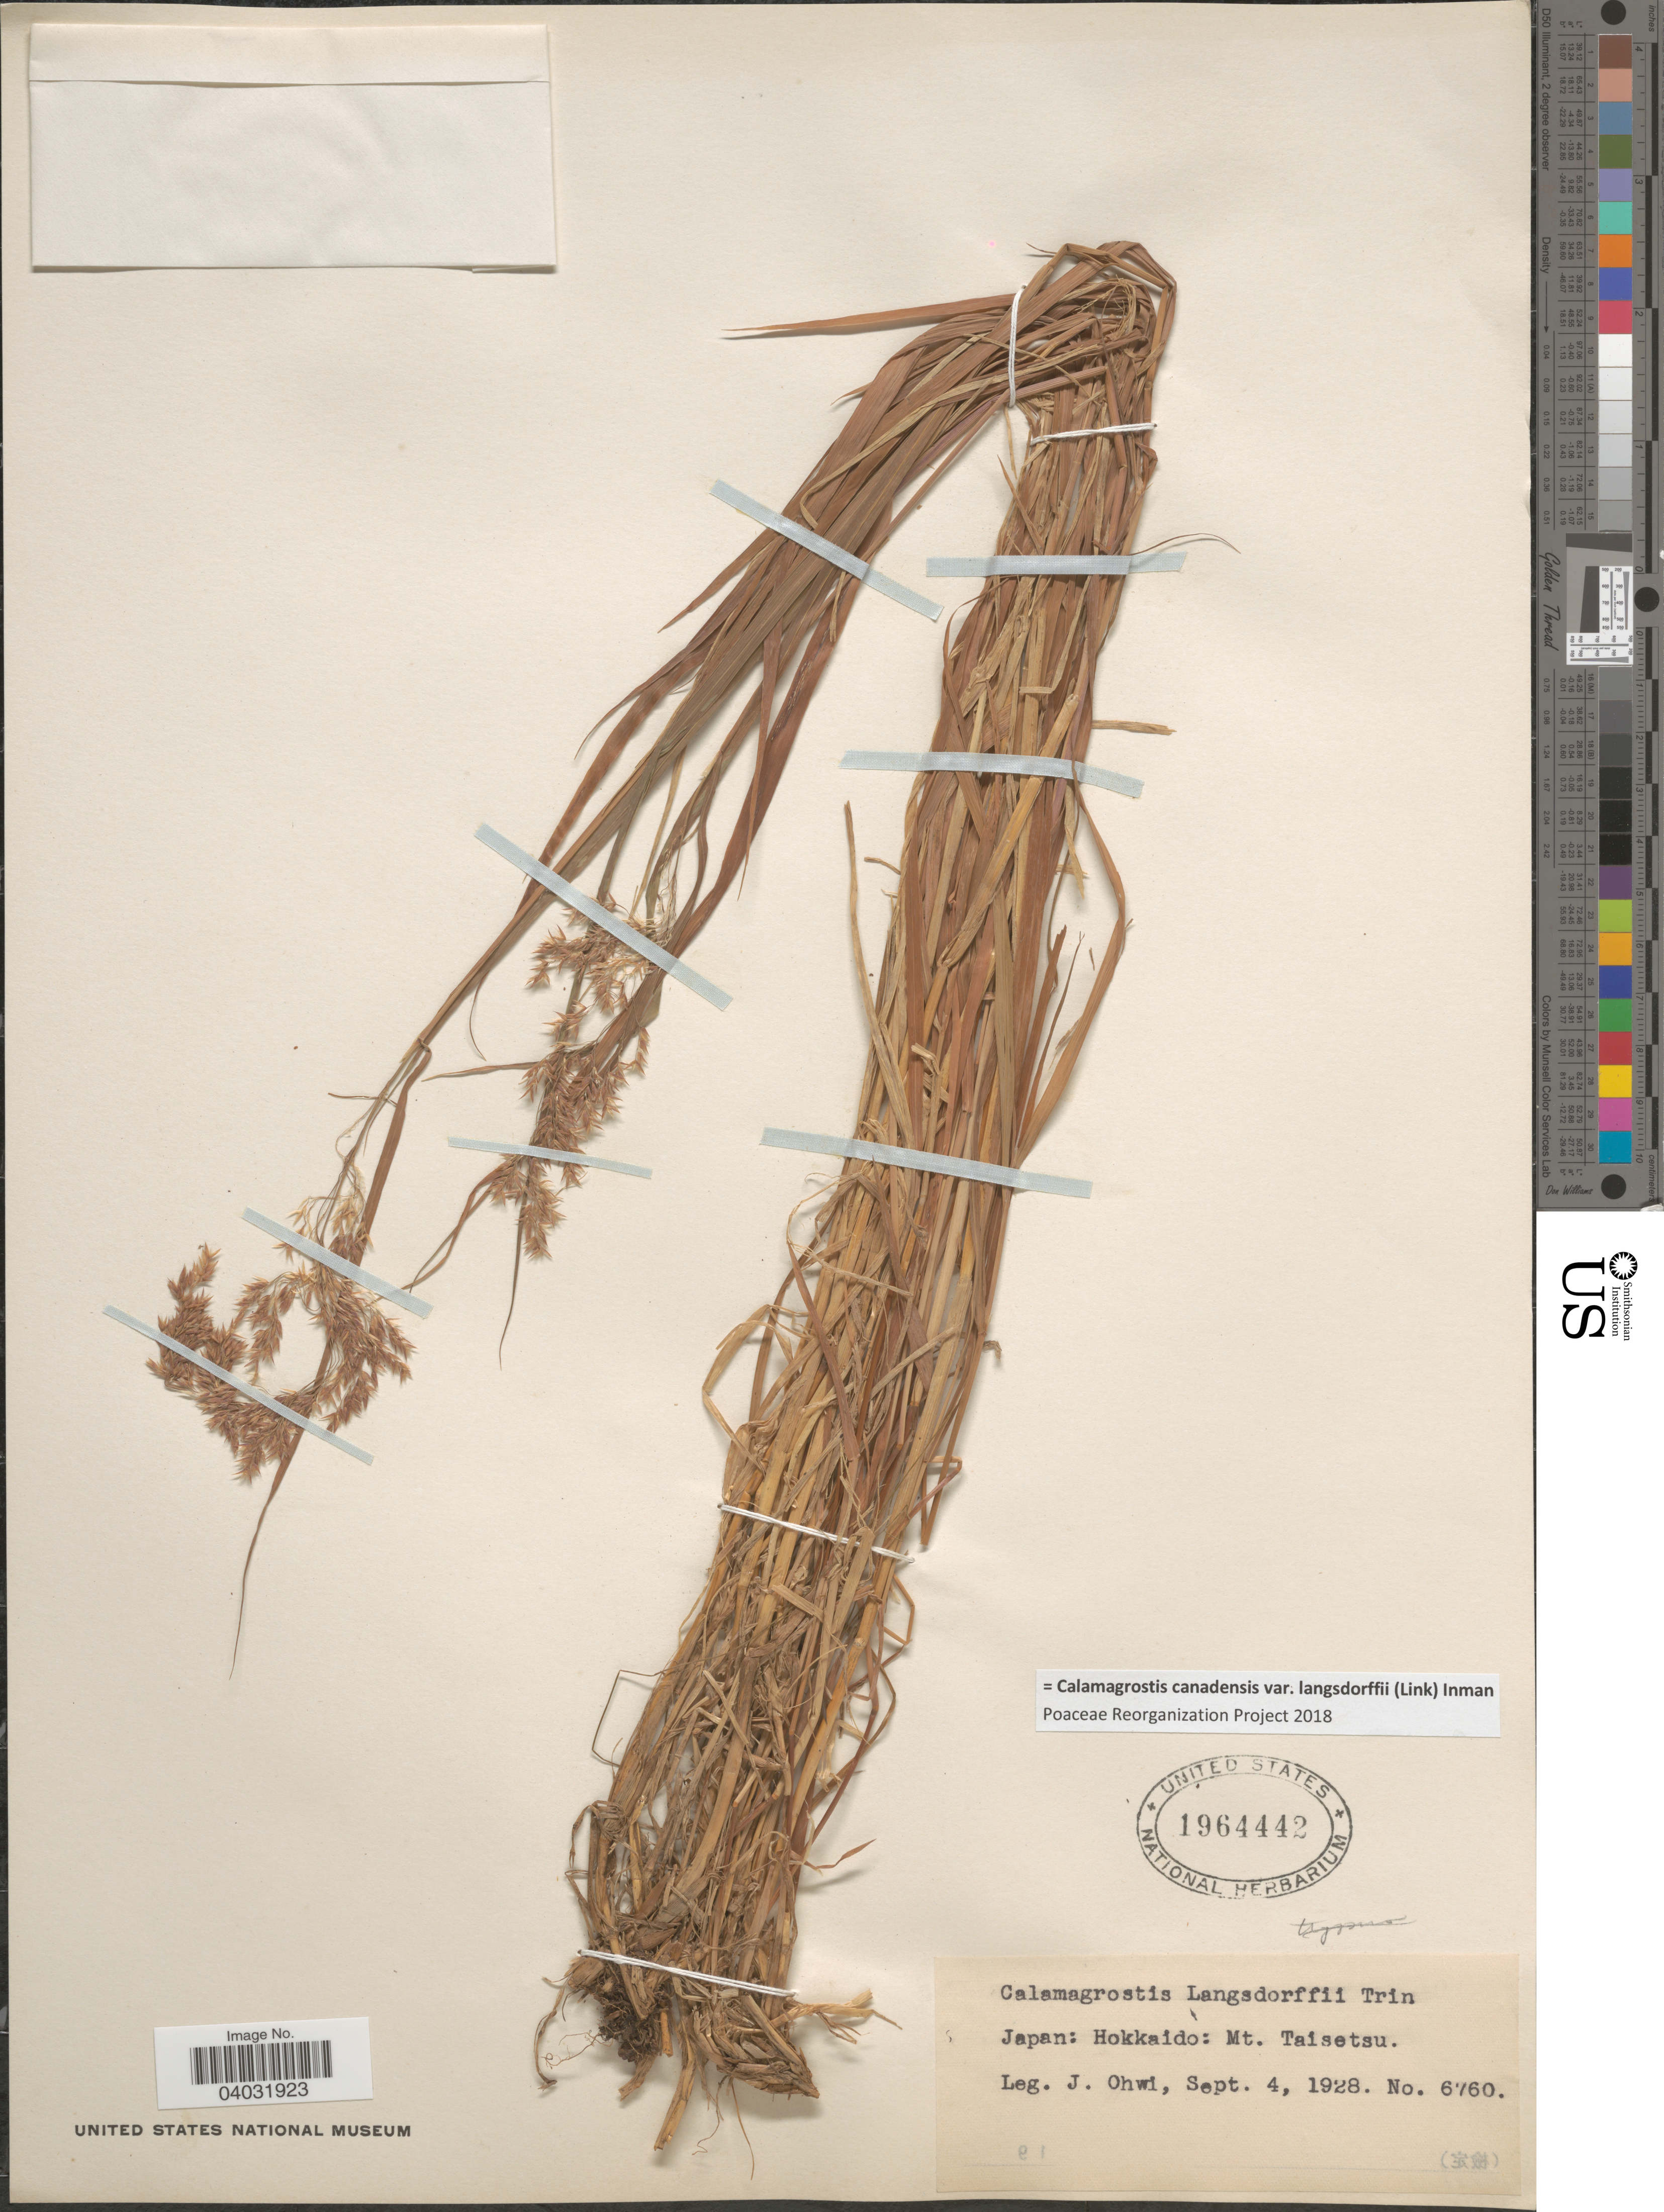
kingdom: Plantae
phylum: Tracheophyta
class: Liliopsida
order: Poales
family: Poaceae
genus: Calamagrostis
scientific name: Calamagrostis canadensis var. langsdorffii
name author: (Link) Inman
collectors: J. Ohwi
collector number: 6760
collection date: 1928-09-04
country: Japan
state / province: Hokkaidō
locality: Mt. Taisetsu.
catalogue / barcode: US 1964442